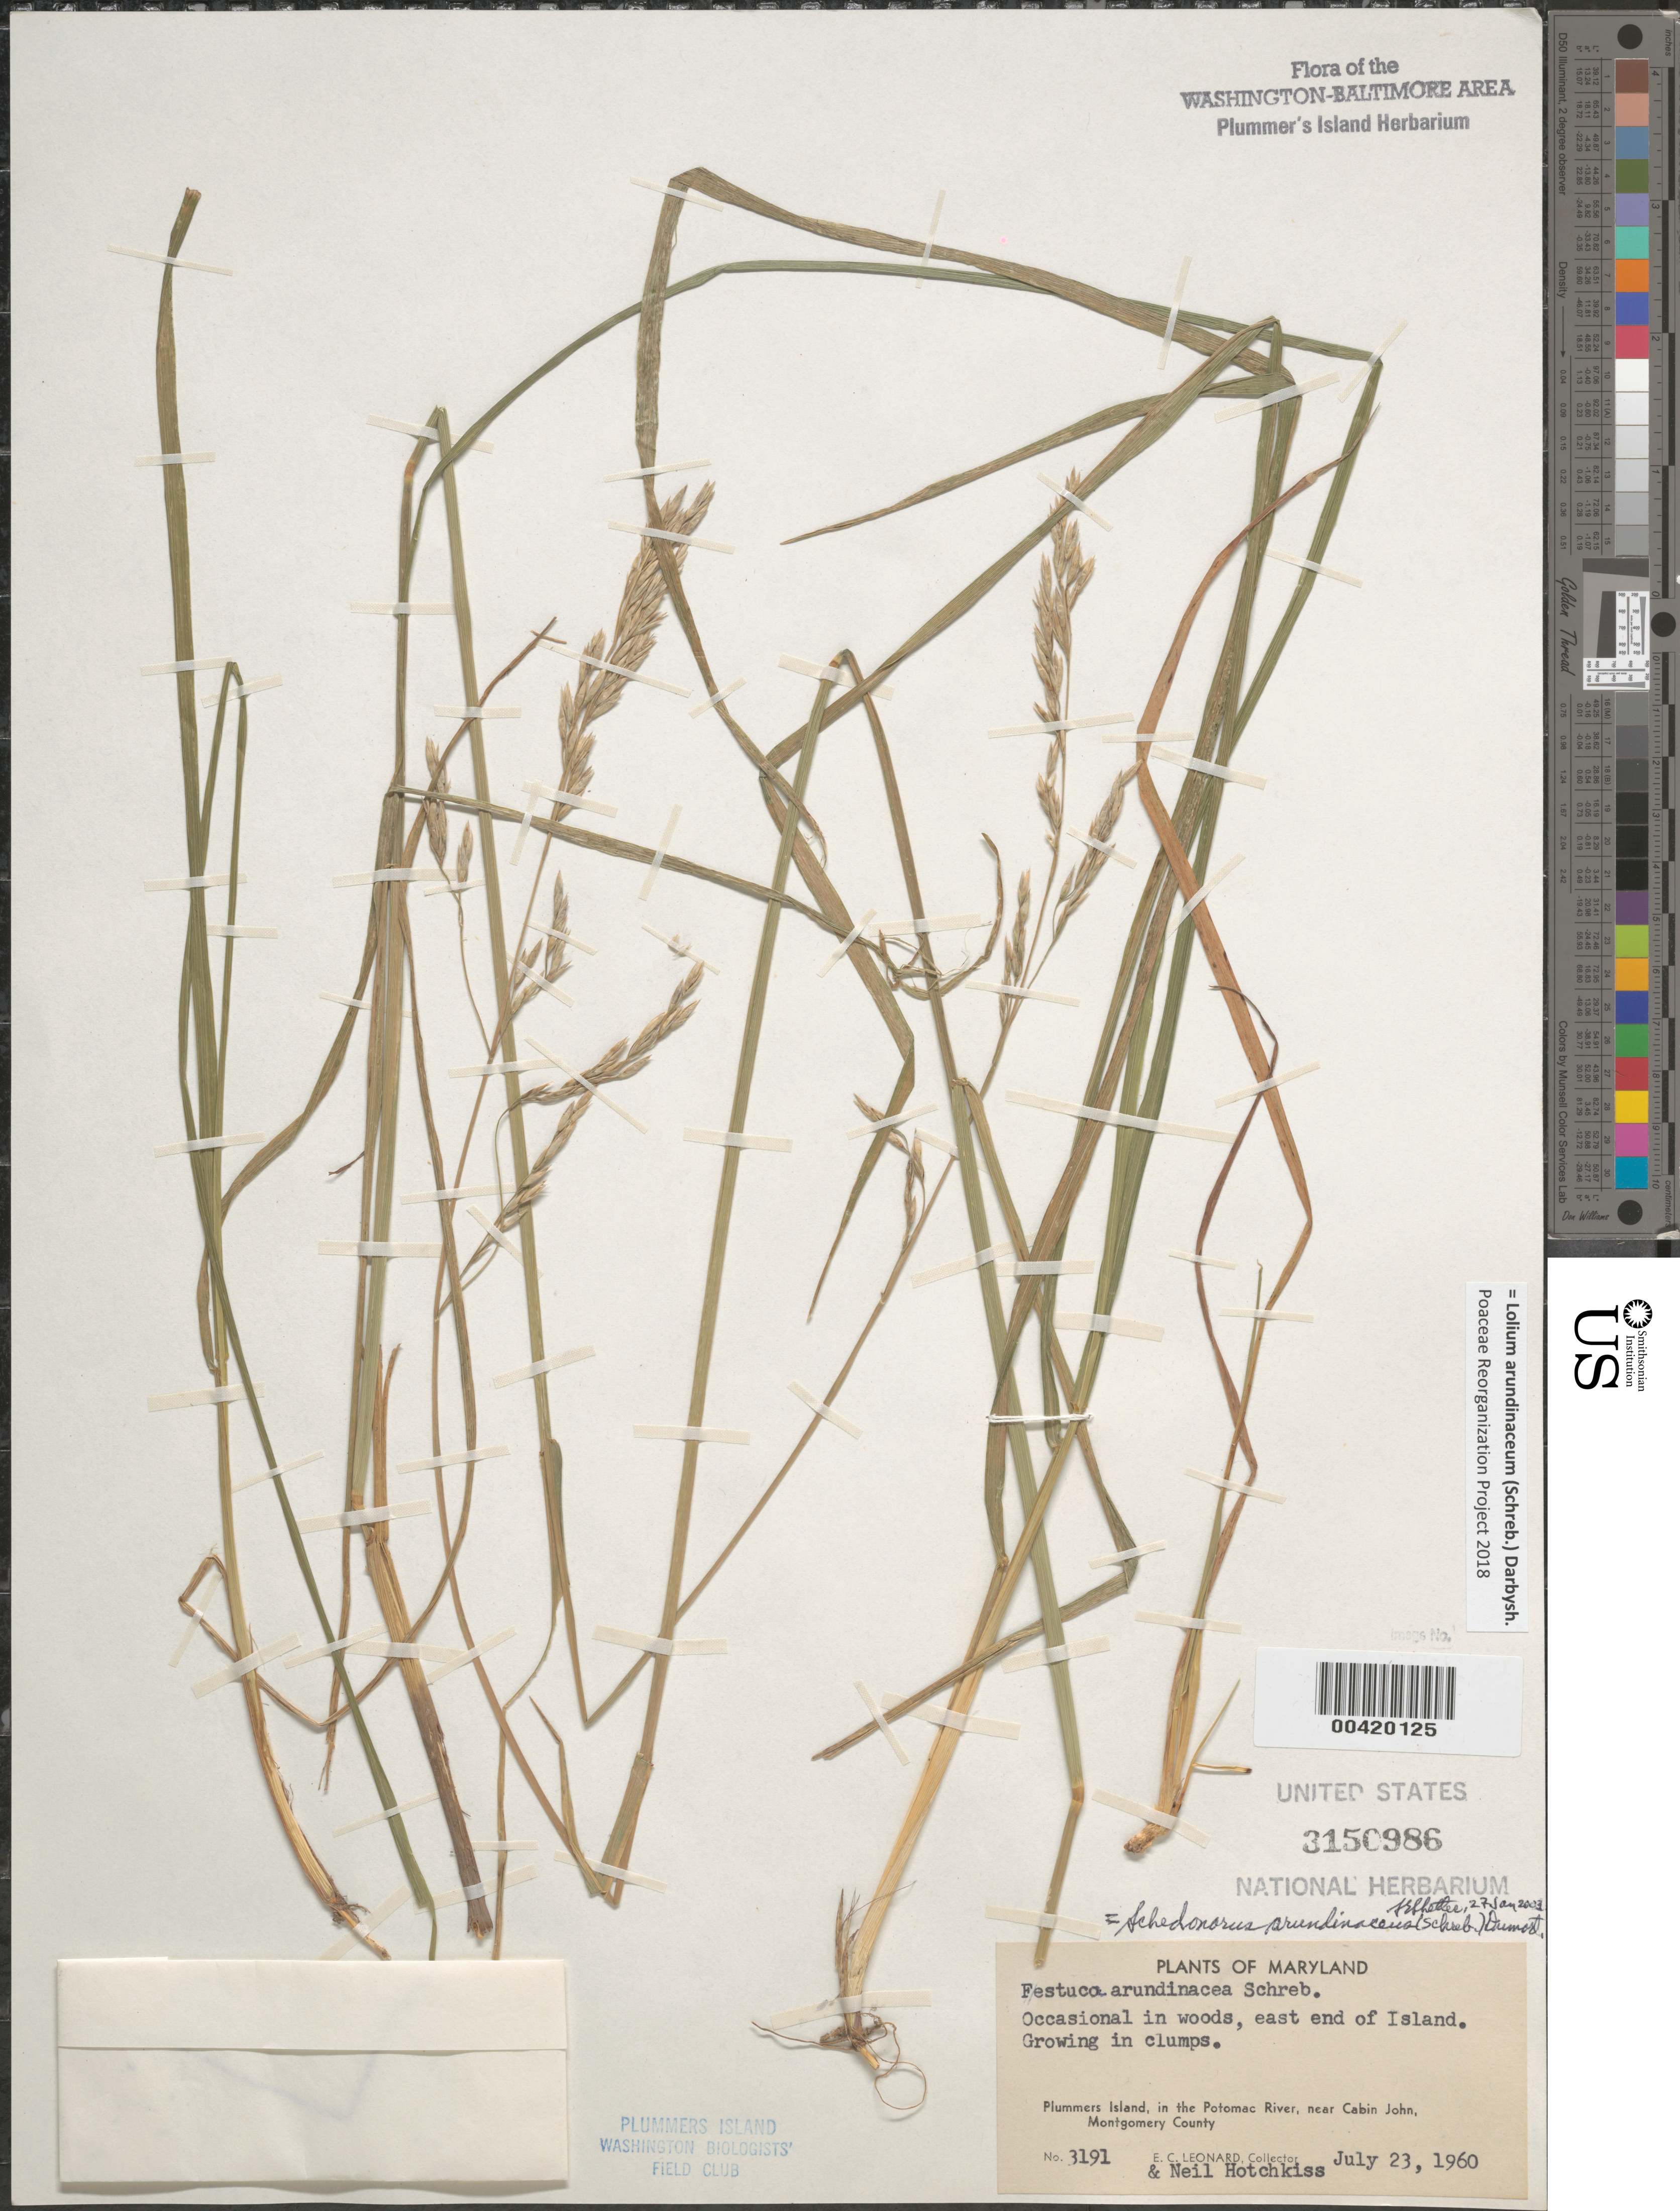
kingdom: Plantae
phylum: Tracheophyta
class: Liliopsida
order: Poales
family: Poaceae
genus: Lolium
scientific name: Lolium arundinaceum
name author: (Schreb.) Darbysh.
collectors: E. C. Leonard & N. Hotchkiss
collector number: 3191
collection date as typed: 23 Jul 1960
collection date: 1960-07-23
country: United States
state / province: Maryland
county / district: Montgomery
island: Plummers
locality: Plummers Island; east end of Isle C. & O. Canal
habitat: Woods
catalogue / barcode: US 3150986